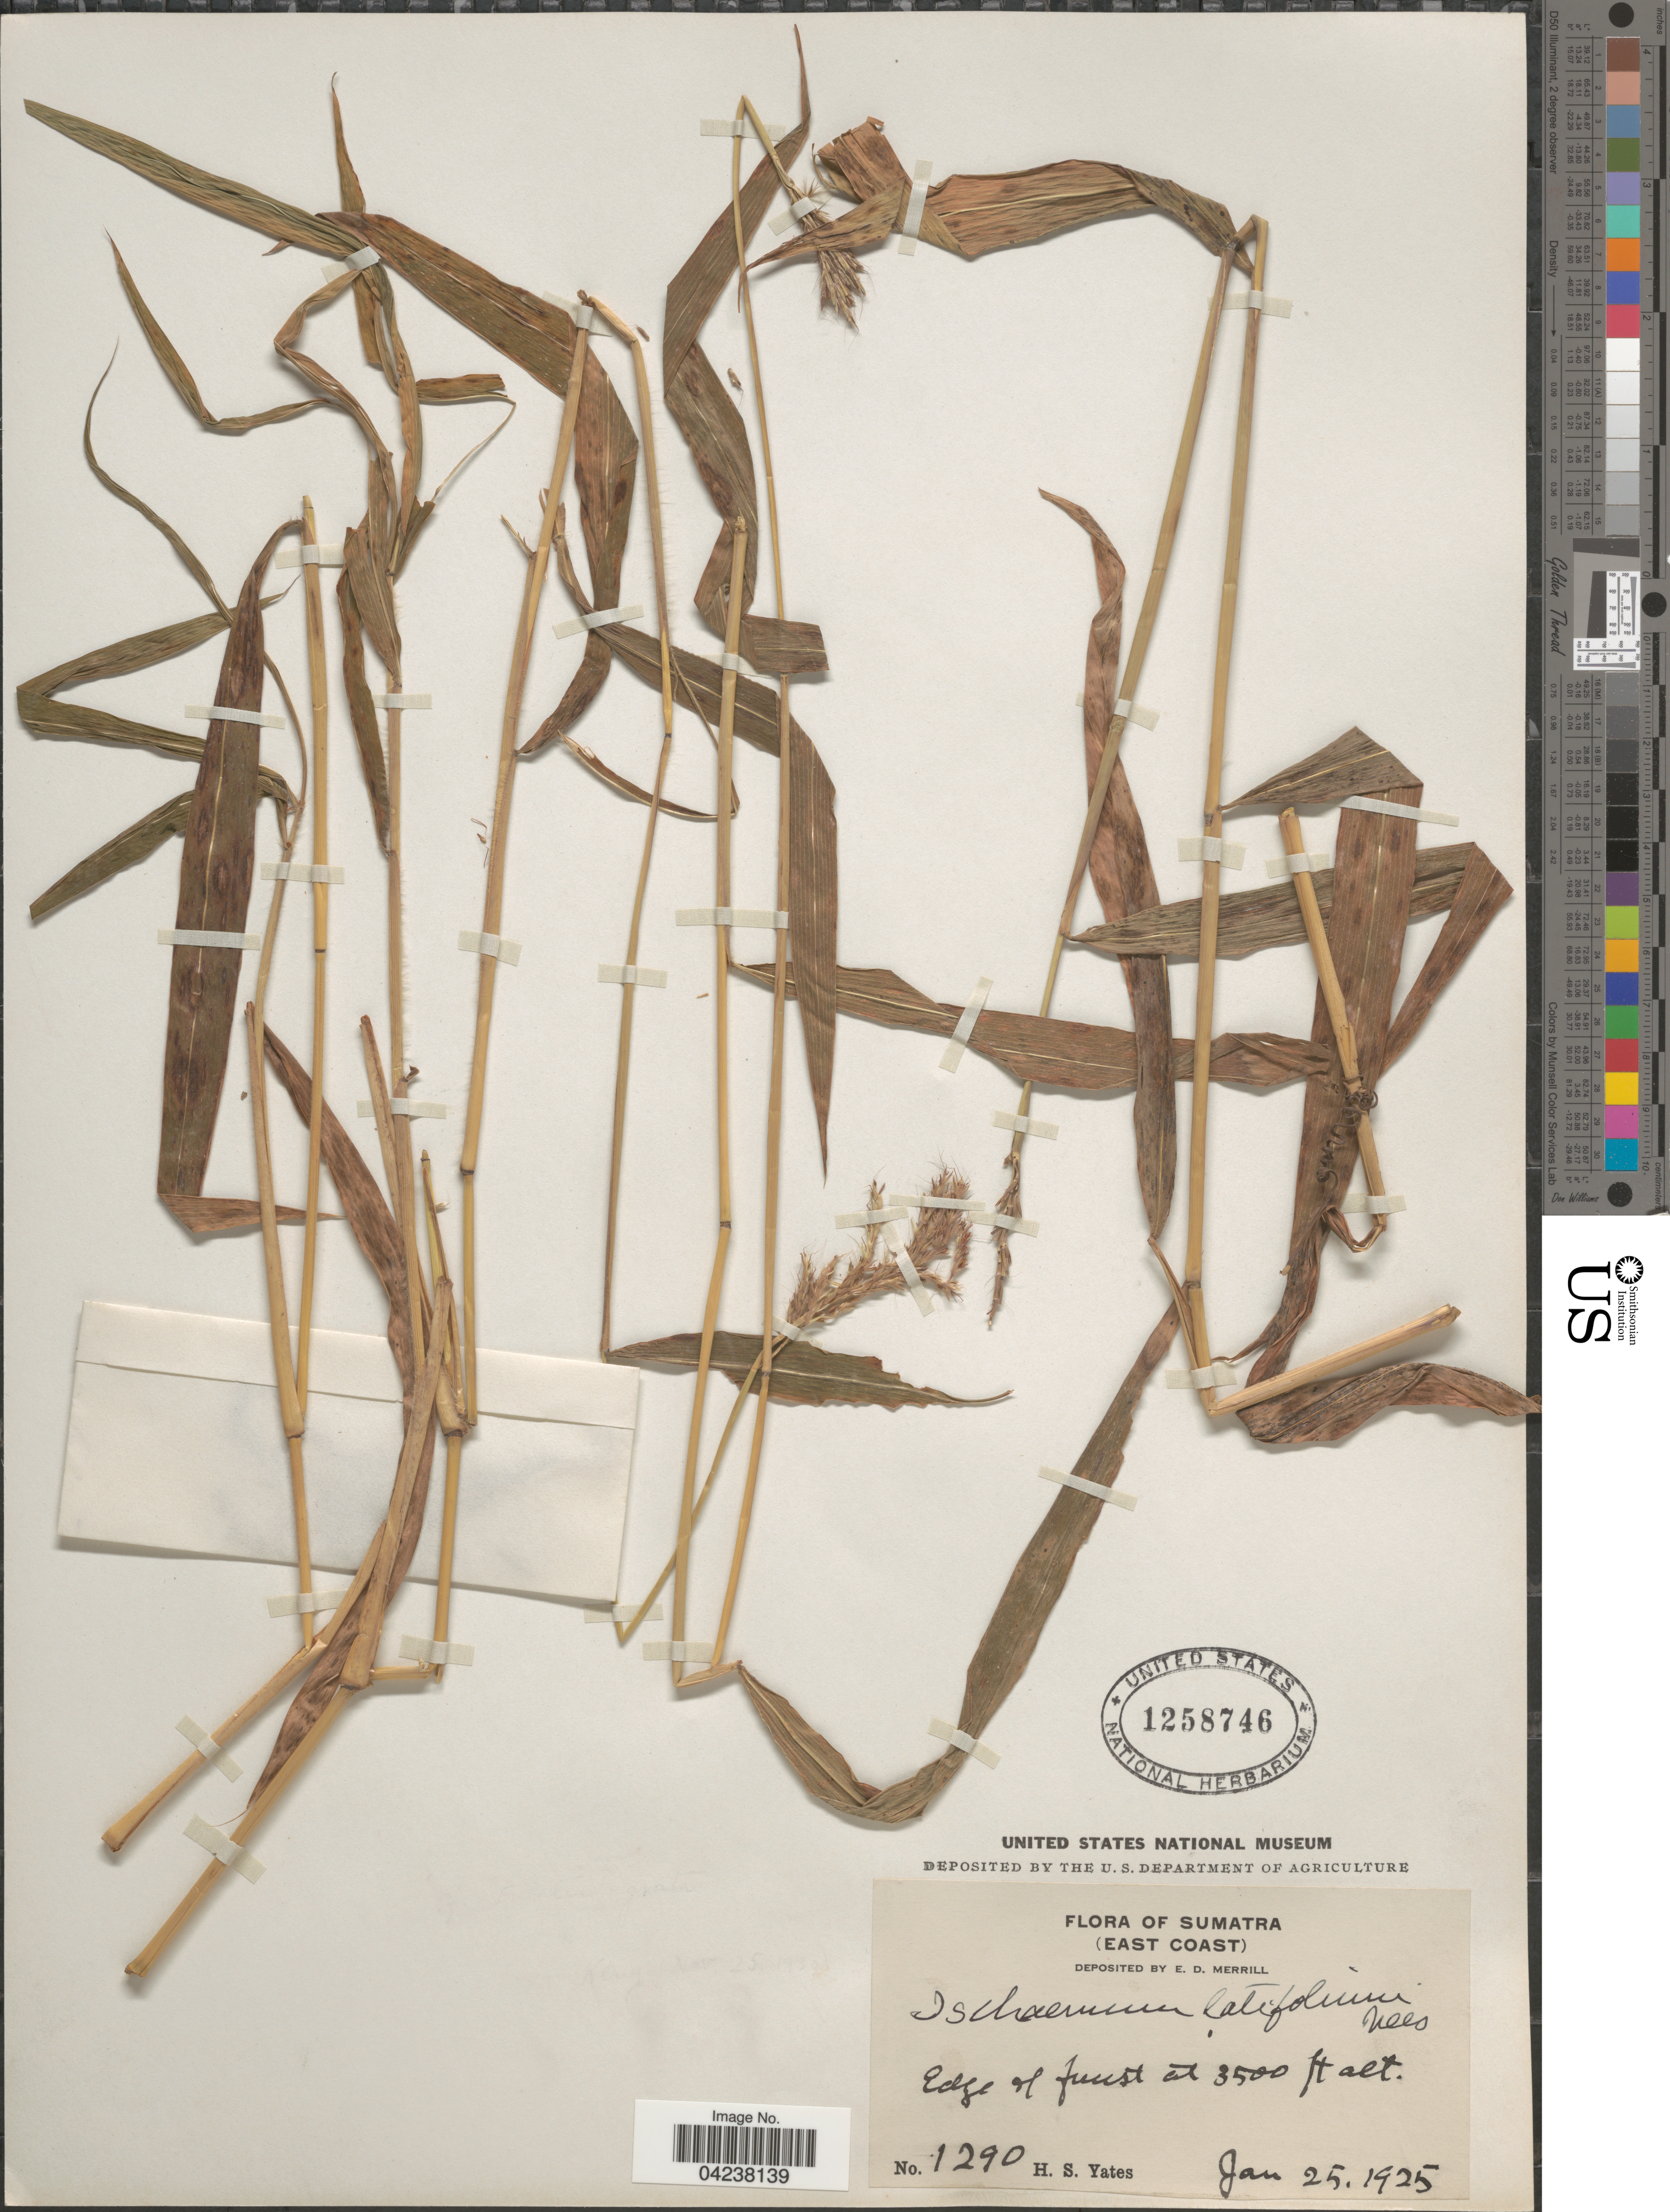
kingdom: Plantae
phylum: Tracheophyta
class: Liliopsida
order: Poales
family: Poaceae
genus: Microstegium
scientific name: Microstegium fasciculatum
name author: (L.) Henr.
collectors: H. S. Yates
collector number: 1290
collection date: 1925-01-25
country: Indonesia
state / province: Sumatra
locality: (East Coast). Edge of forest.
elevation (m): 1067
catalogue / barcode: US 1258746